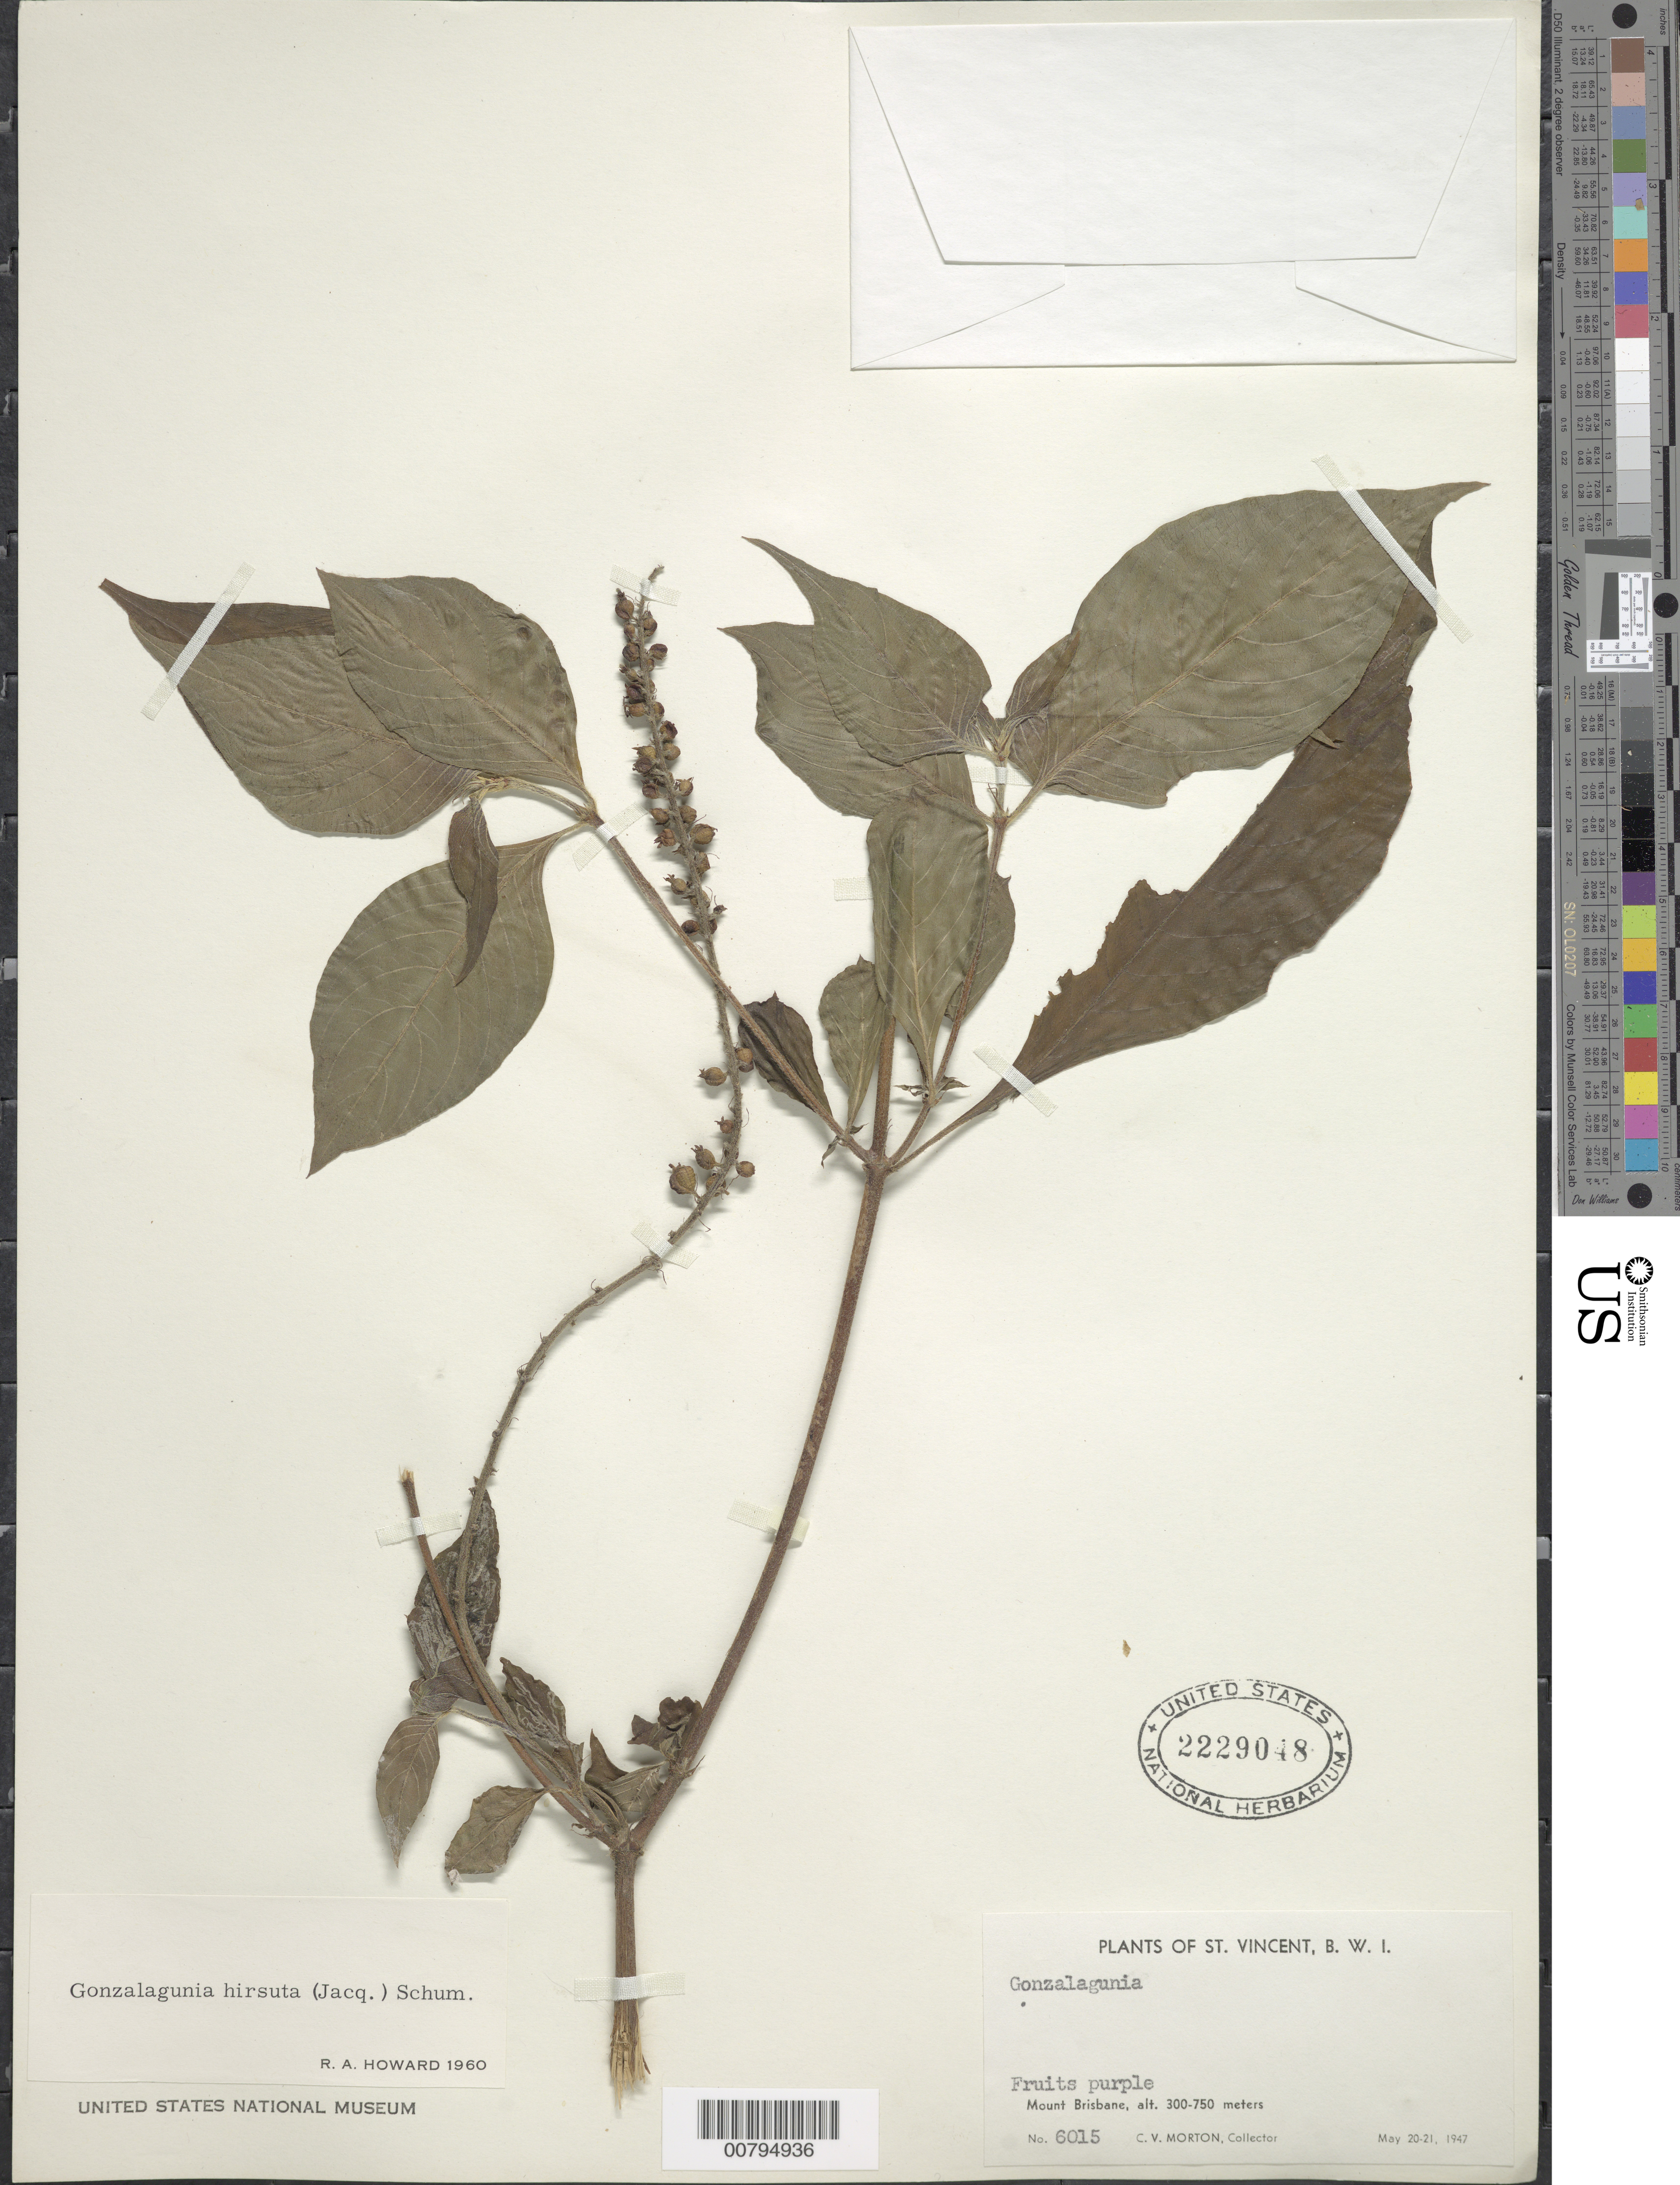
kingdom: Plantae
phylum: Tracheophyta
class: Magnoliopsida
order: Gentianales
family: Rubiaceae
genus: Gonzalagunia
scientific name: Gonzalagunia hirsuta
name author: Schum.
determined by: Howard, R. A.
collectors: C. V. Morton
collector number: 6015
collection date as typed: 20 May 1947 to 21 May 1947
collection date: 1947-05-20/1947-05-21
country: St. Vincent - Grenadines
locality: Mount Brisbane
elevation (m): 300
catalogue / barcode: US 2229048